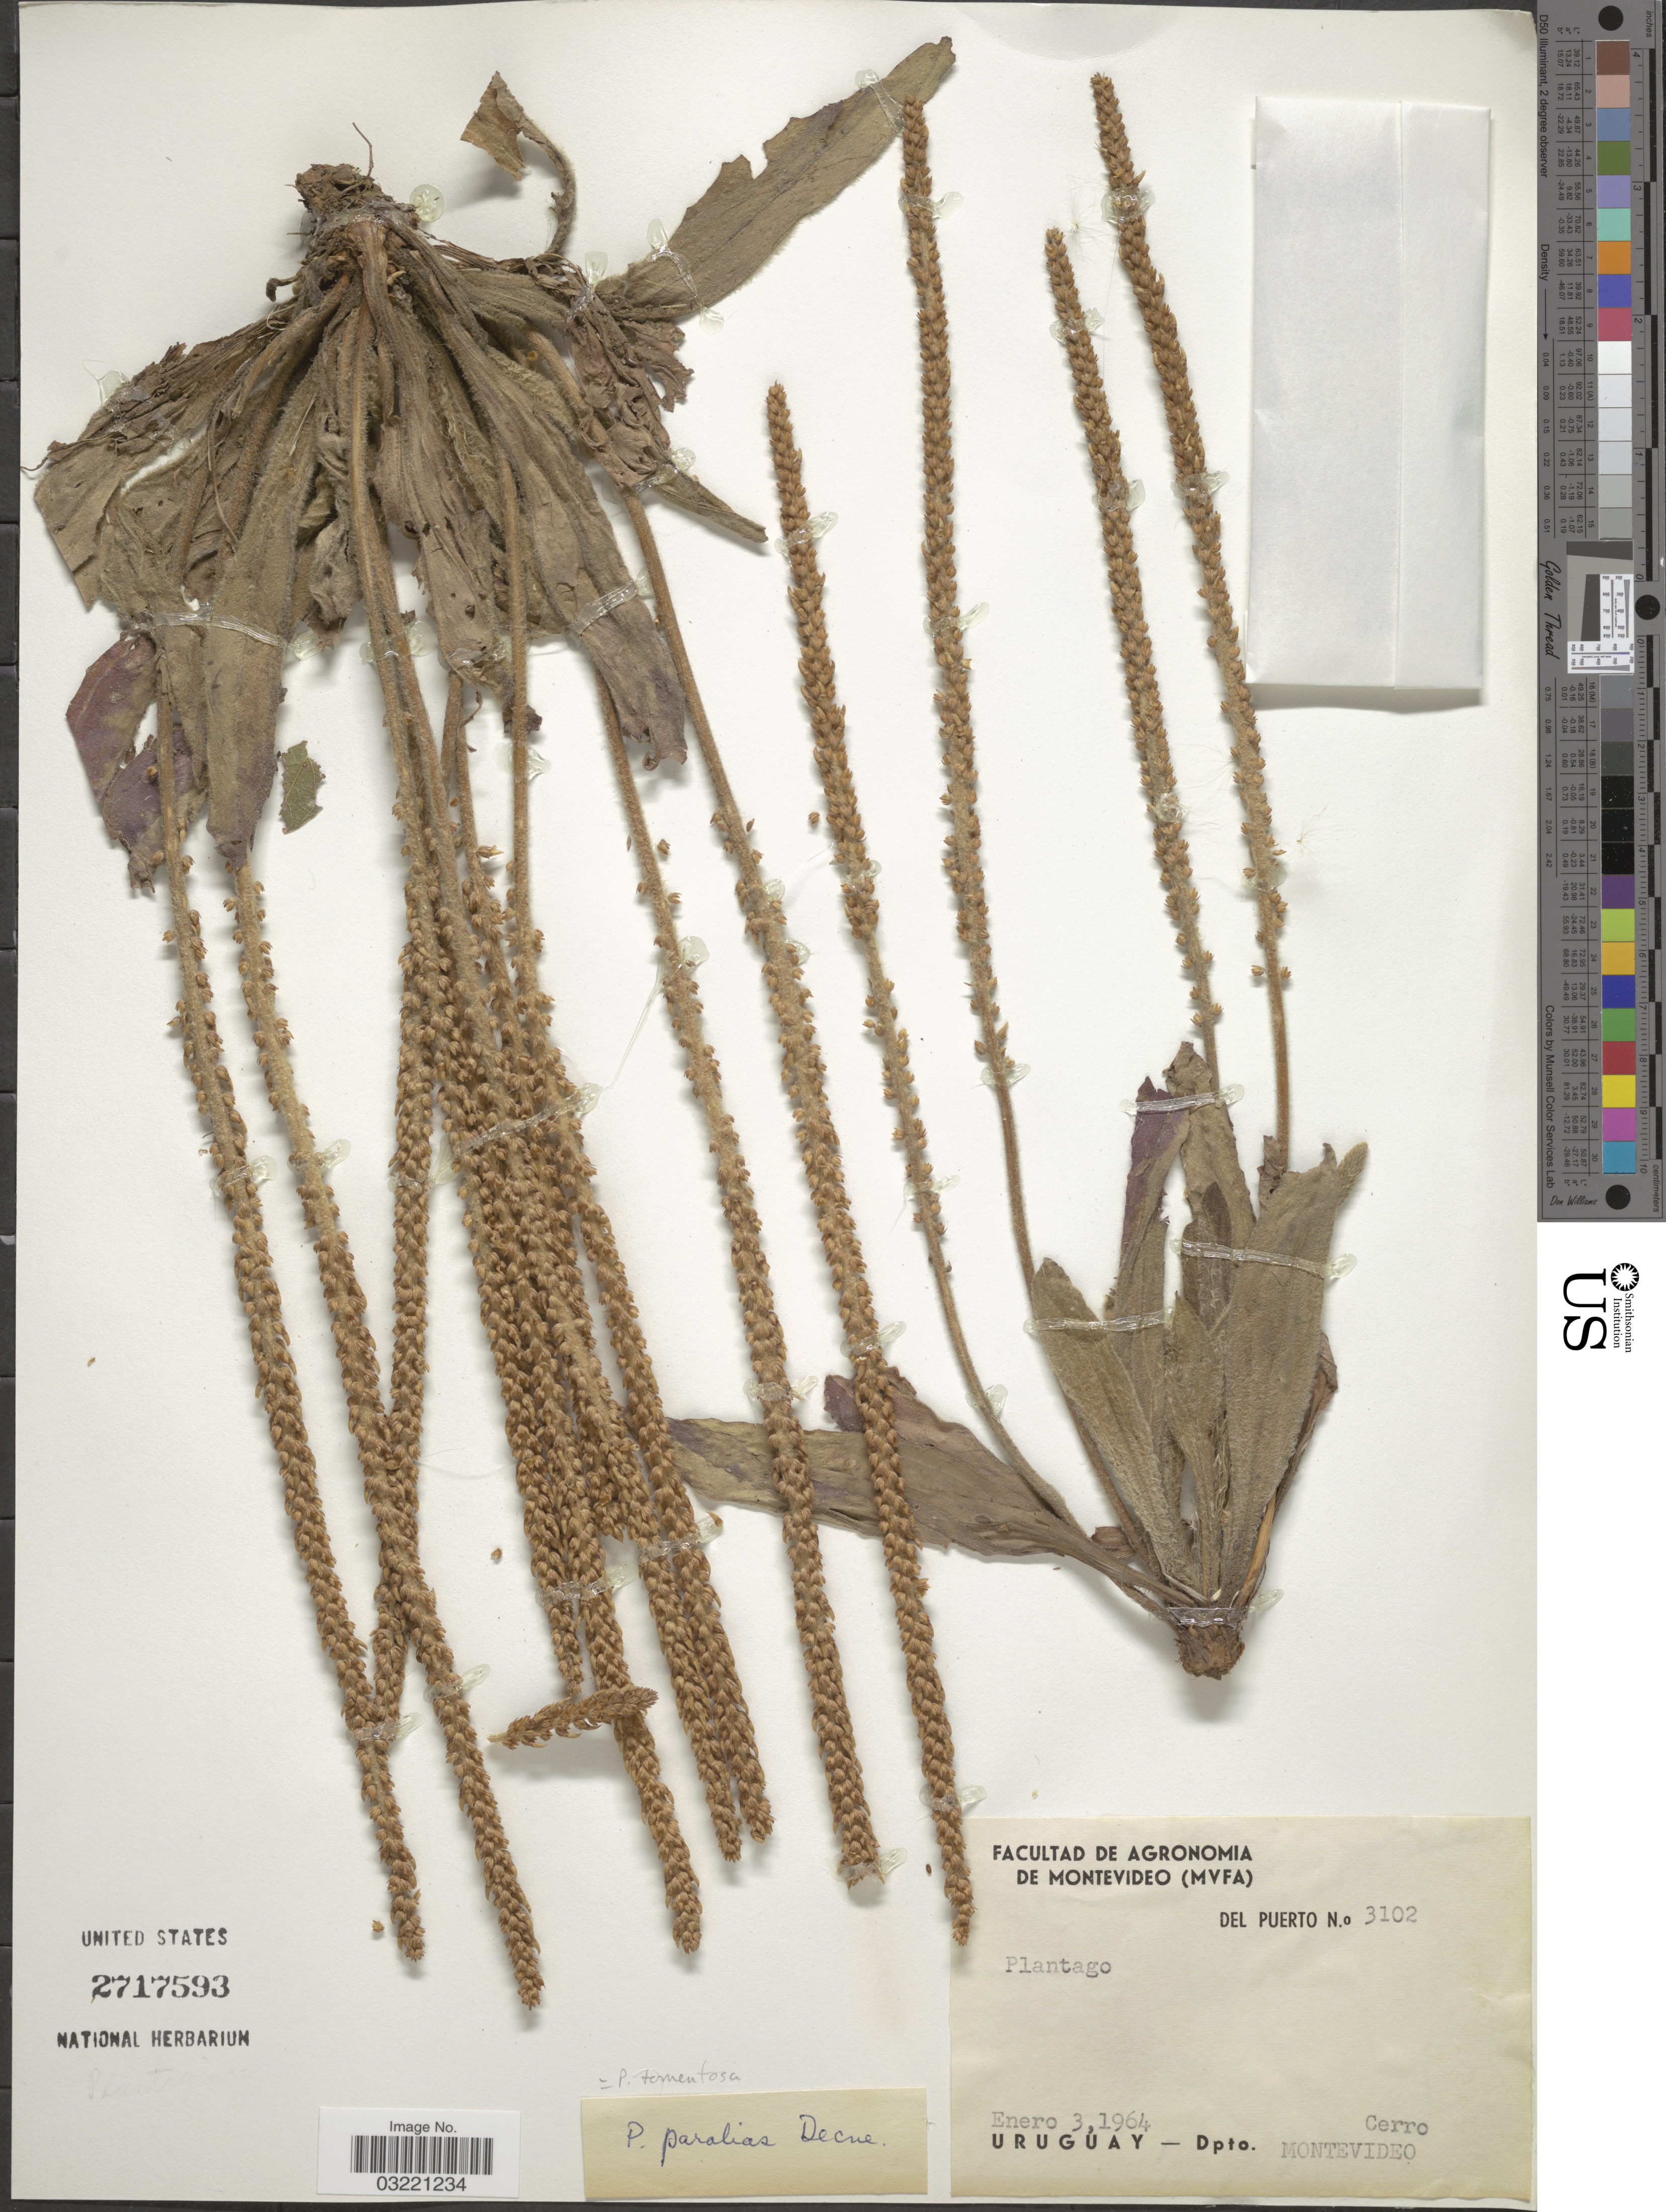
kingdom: Plantae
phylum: Tracheophyta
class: Magnoliopsida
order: Lamiales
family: Plantaginaceae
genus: Plantago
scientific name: Plantago tomentosa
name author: Lam.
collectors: Del Puerto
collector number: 3102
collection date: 1964-01-03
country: Uruguay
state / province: Montevideo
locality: Dpto. Montevideo.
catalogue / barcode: US 2717593